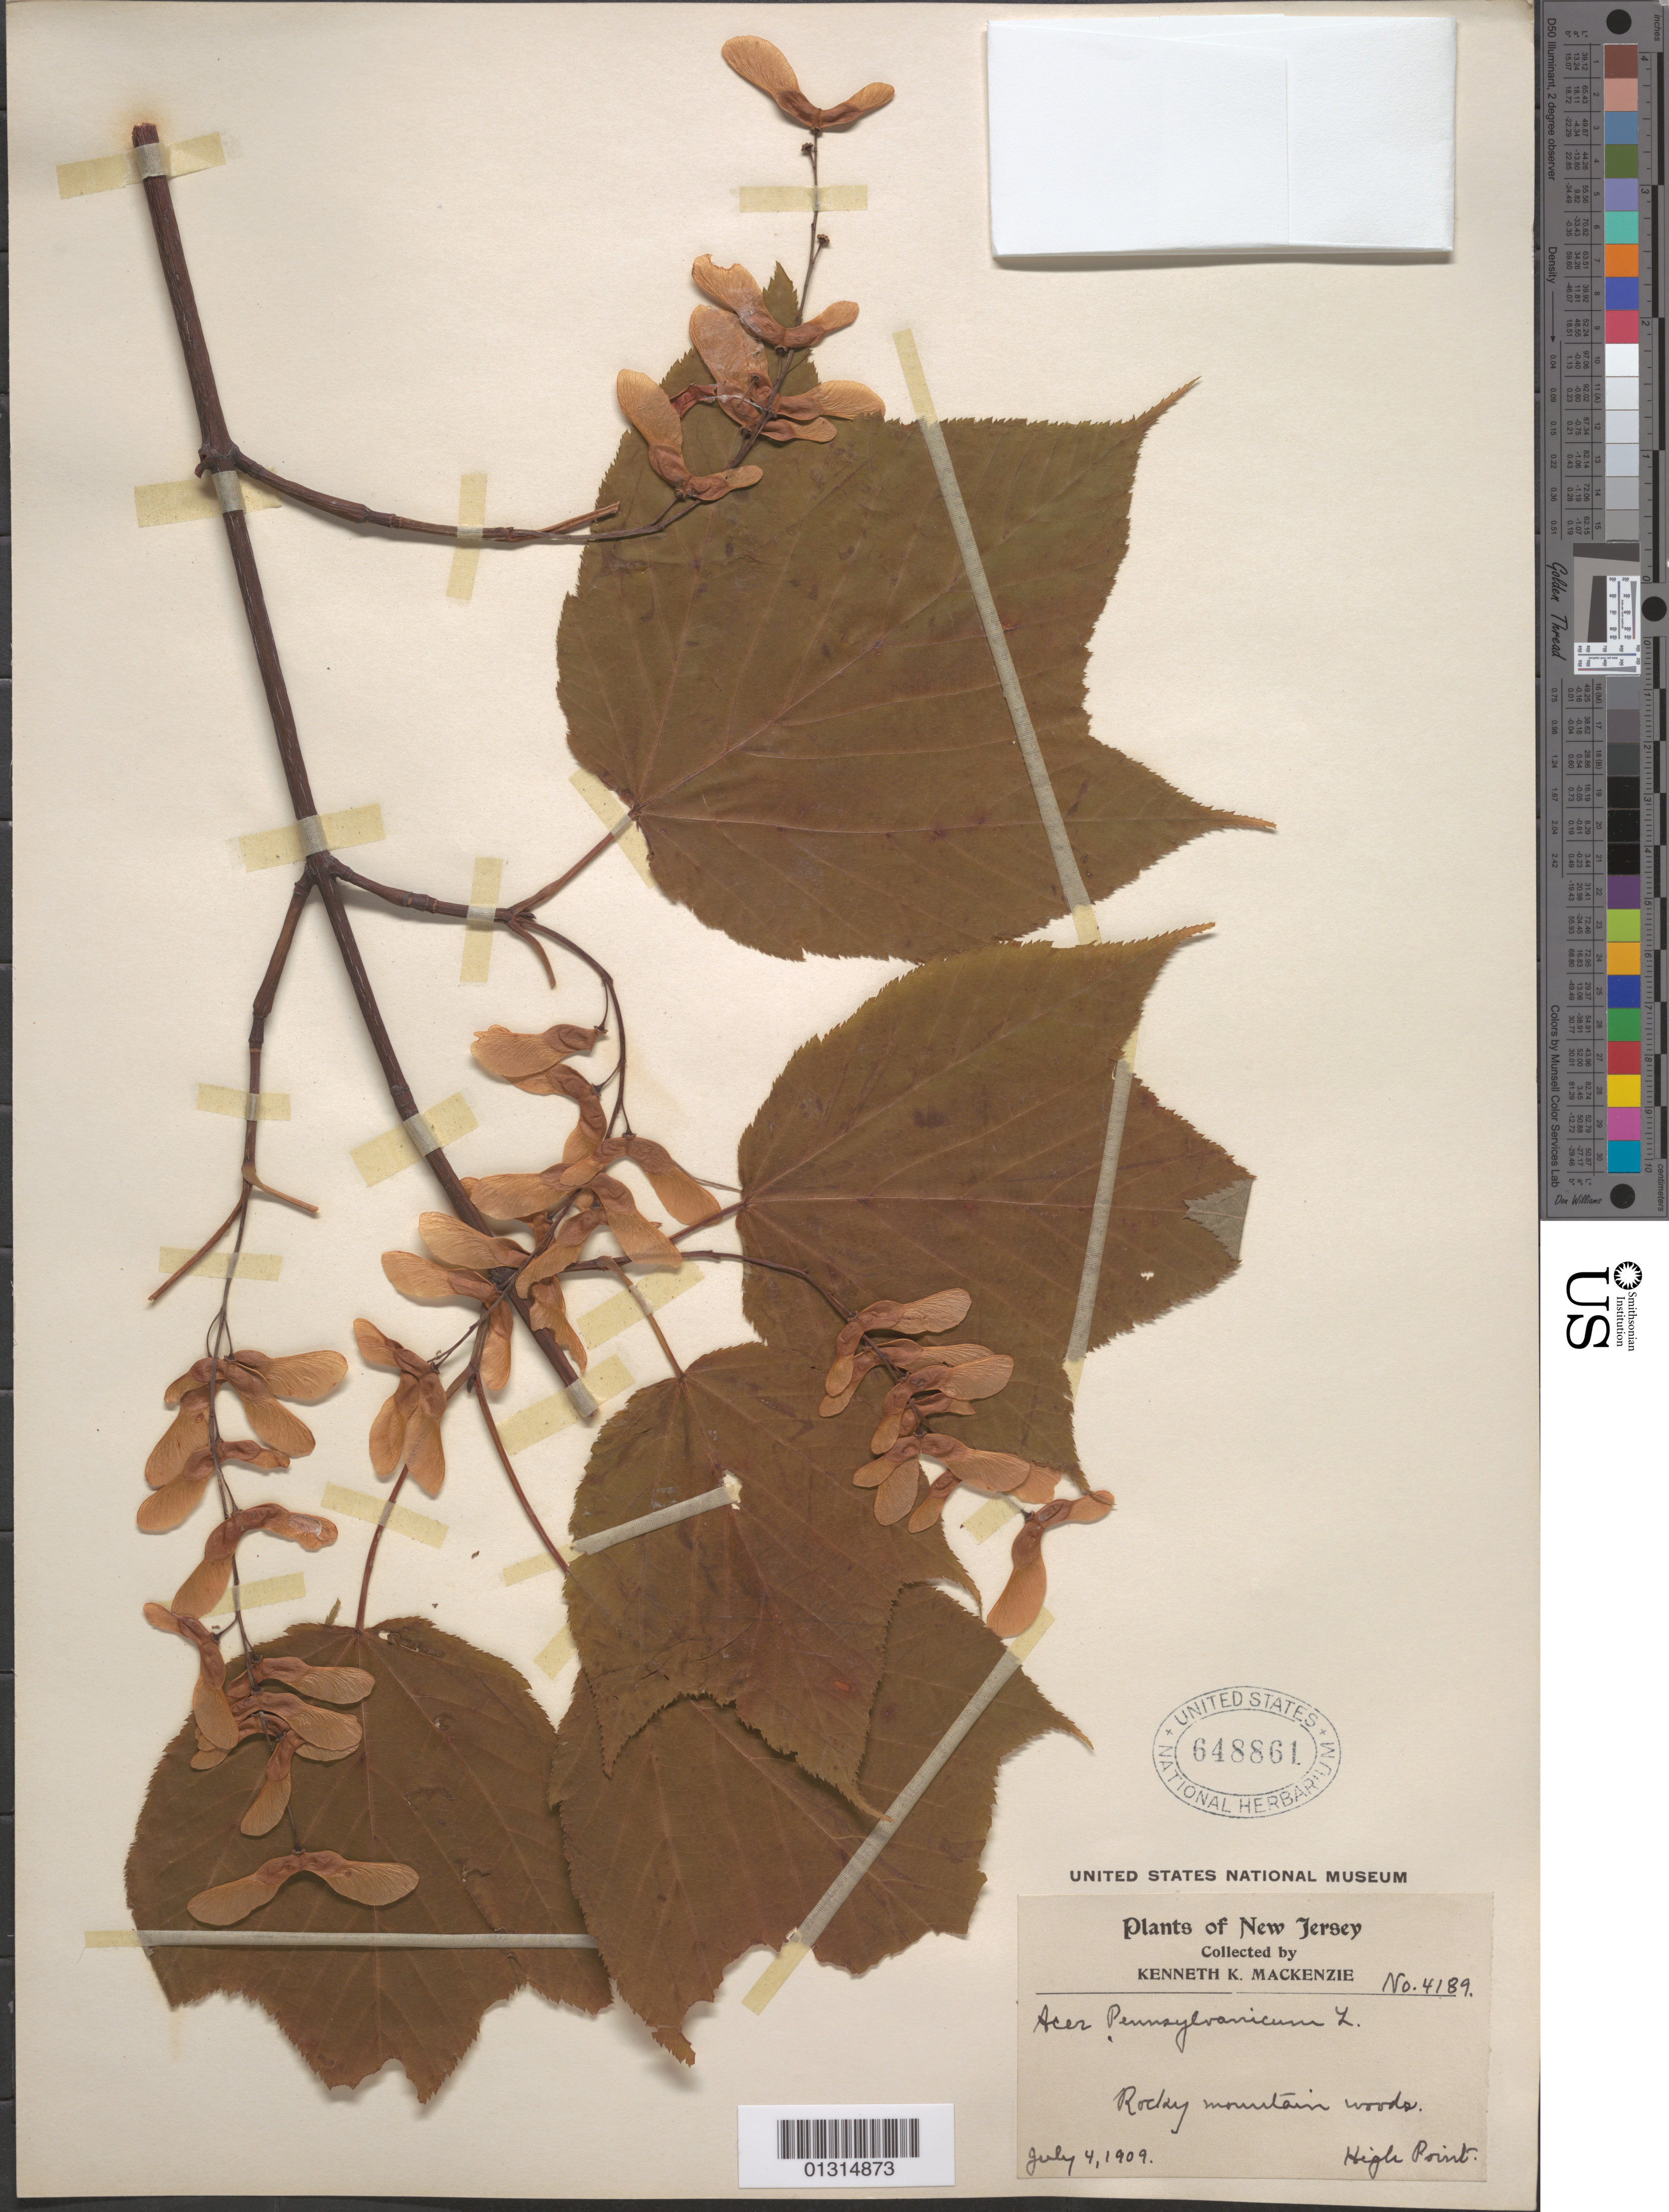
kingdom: Plantae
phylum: Tracheophyta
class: Magnoliopsida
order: Sapindales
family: Sapindaceae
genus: Acer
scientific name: Acer pensylvanicum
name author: L.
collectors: K. K. Mackenzie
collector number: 4189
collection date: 1909-07-04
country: United States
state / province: New Jersey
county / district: Sussex County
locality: High Point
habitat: Rocky mountain woods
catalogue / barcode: US 648861